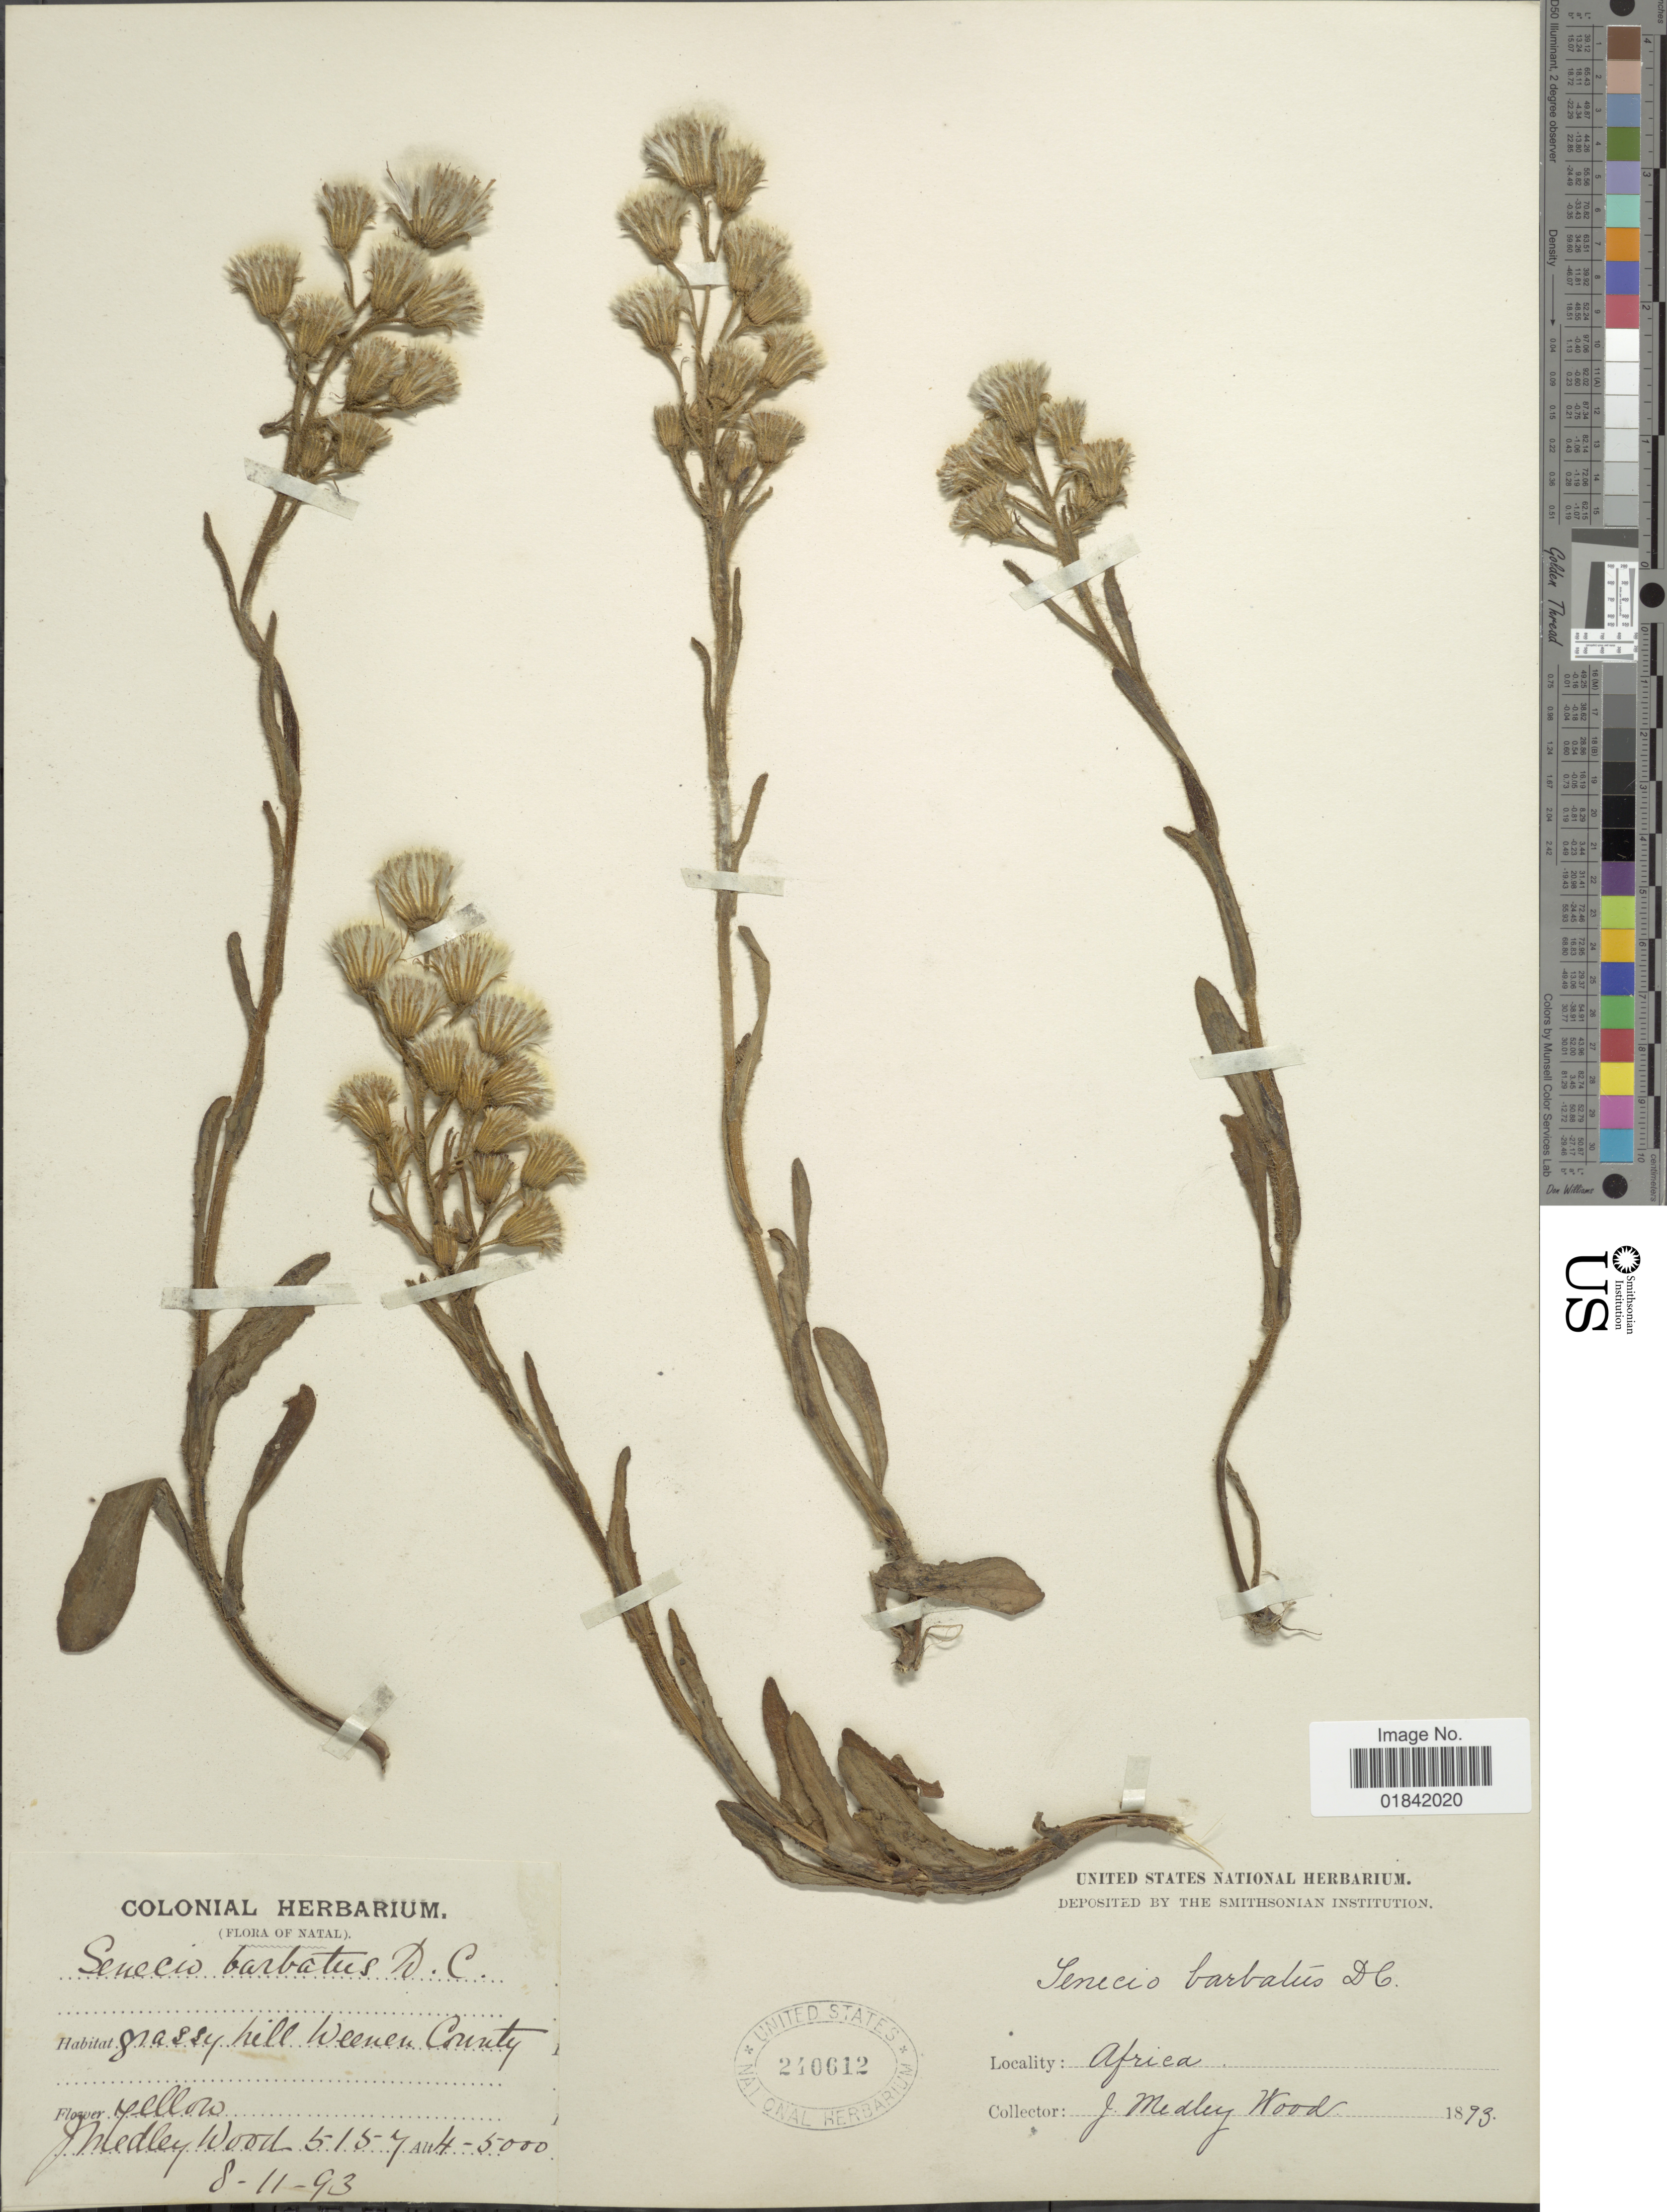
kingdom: Plantae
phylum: Tracheophyta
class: Magnoliopsida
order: Asterales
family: Asteraceae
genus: Senecio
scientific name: Senecio barbatus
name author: DC.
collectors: J. M. Wood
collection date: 1893-11-08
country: South Africa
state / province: KwaZulu-Natal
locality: Grassy hill, Weenen County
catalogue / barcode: US 240612